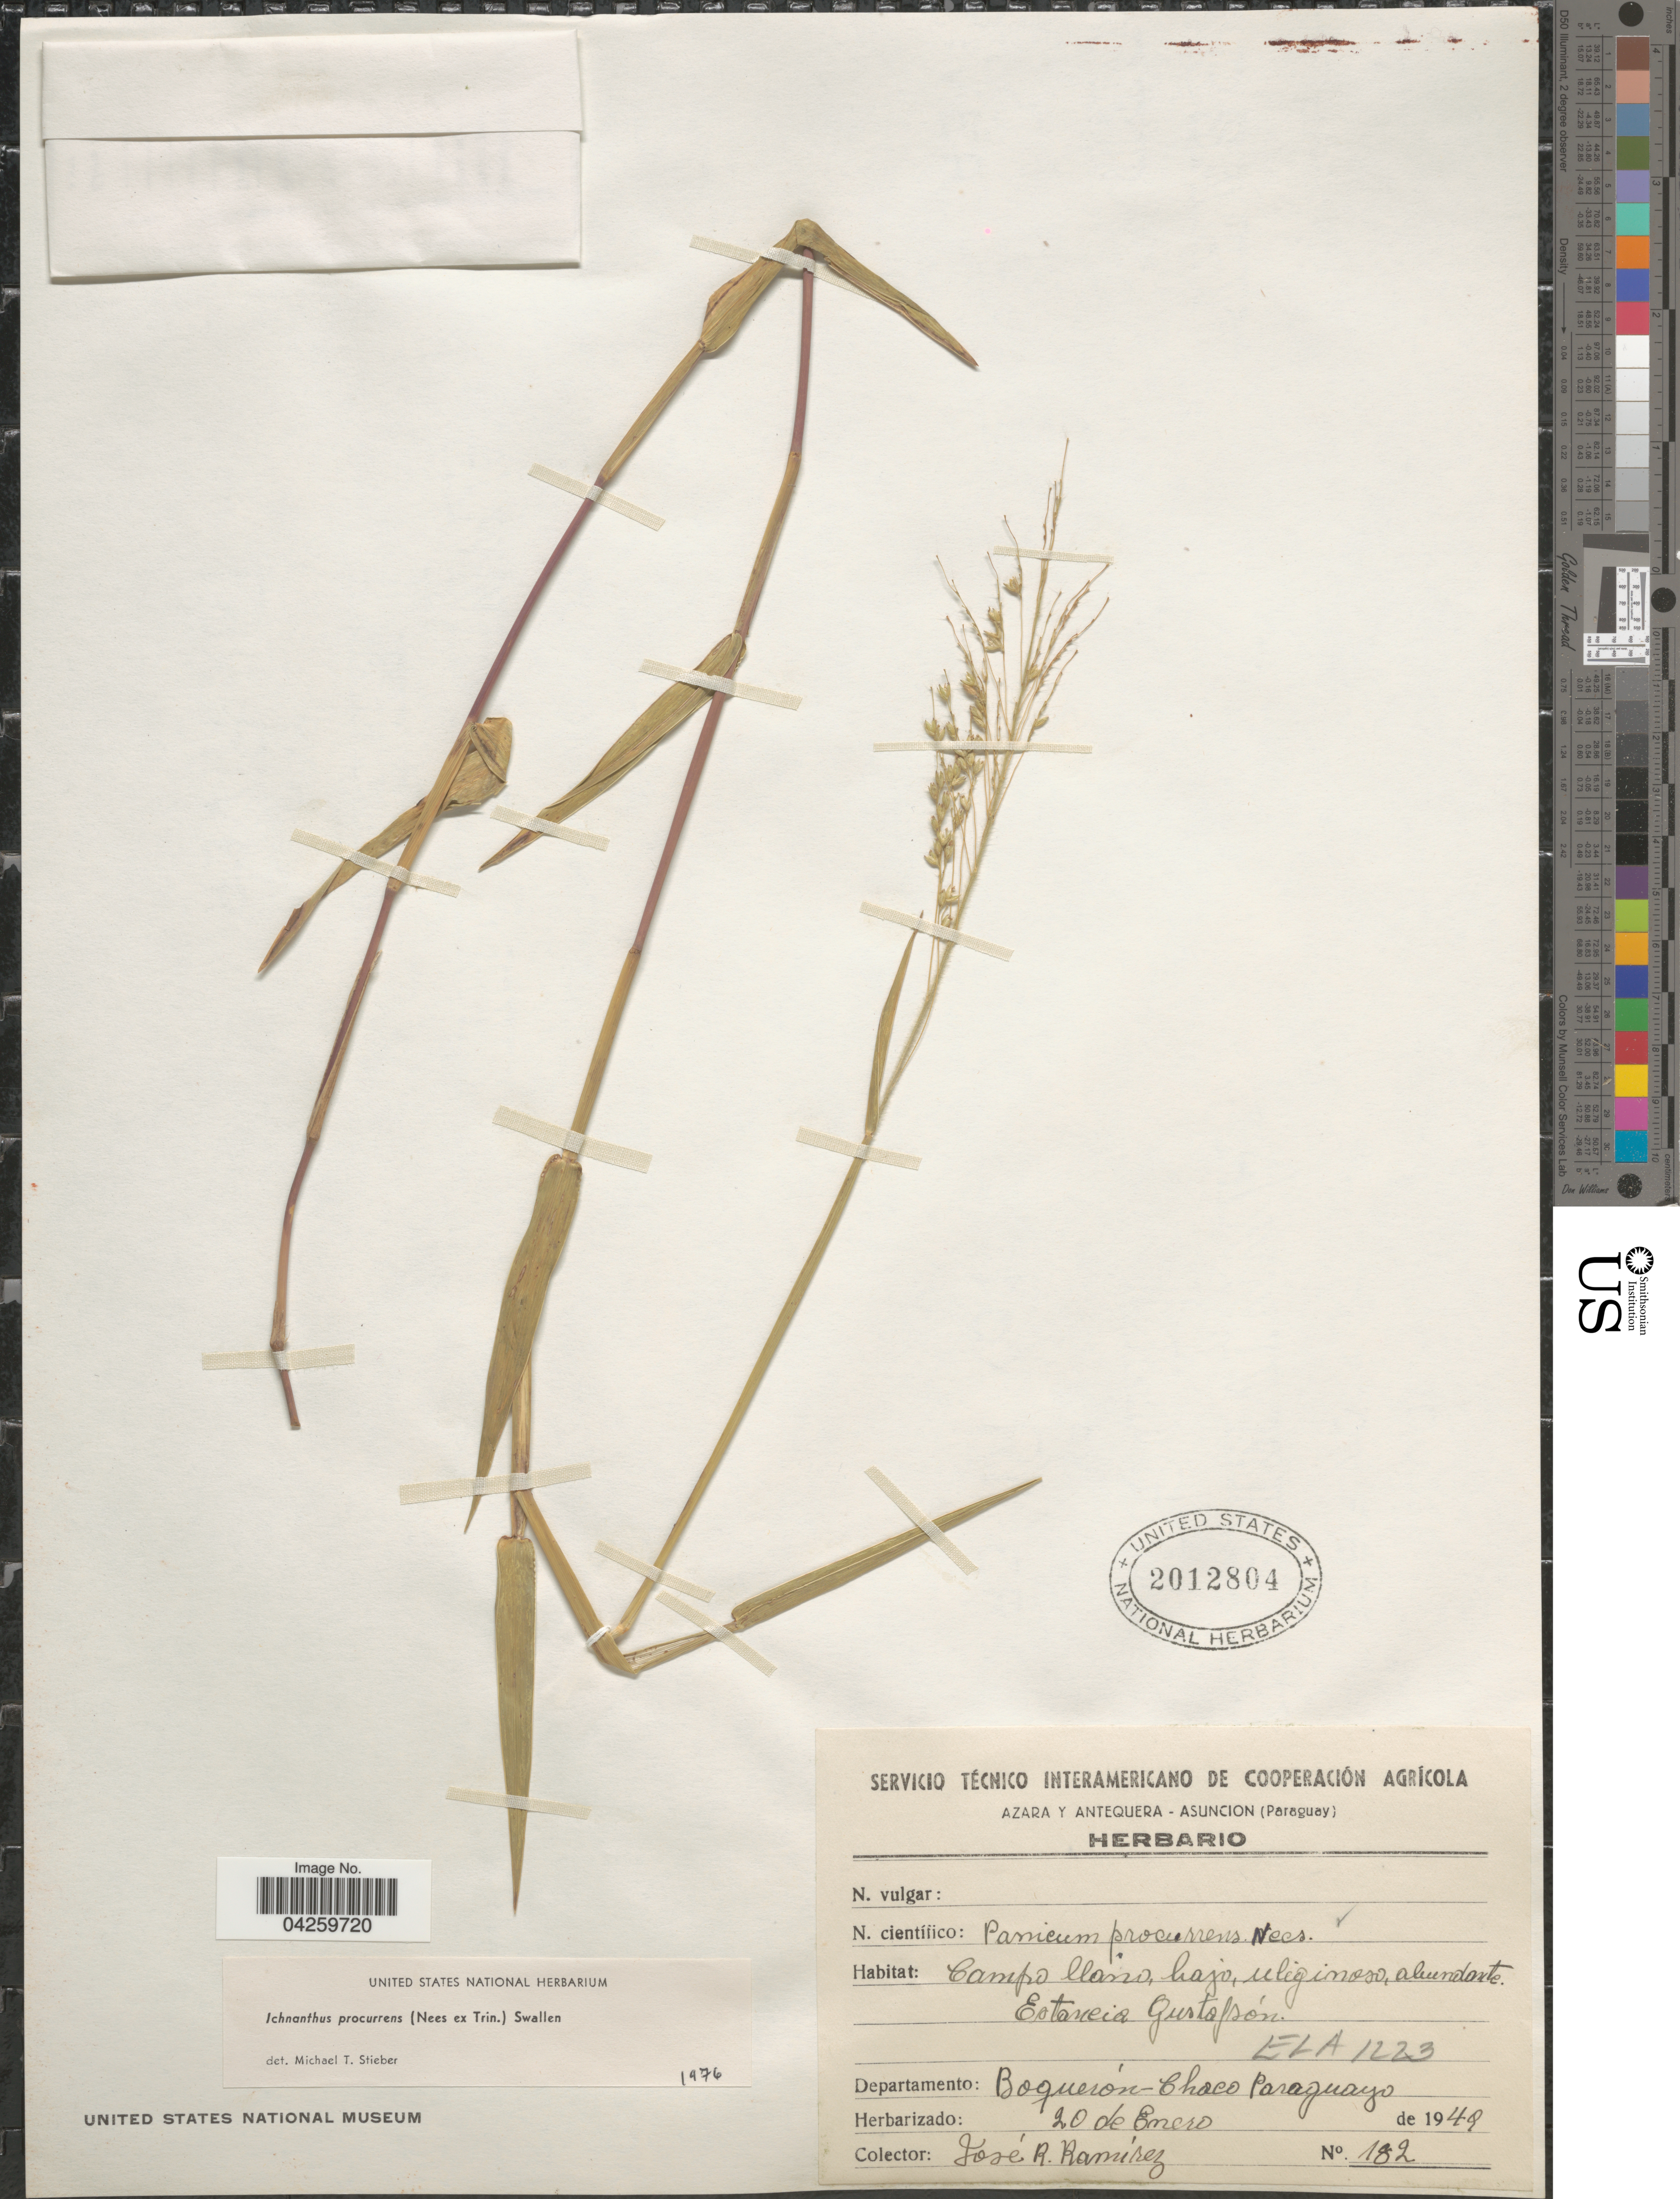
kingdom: Plantae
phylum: Tracheophyta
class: Liliopsida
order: Poales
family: Poaceae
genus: Ichnanthus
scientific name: Ichnanthus procurrens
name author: (Nees ex Trin.) Swallen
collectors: J. Ramírez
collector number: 182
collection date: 1949-01-20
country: Paraguay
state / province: Boqueron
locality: Estancia Gustafsón. Departamento: Boquerón - Chaco Paraguayo.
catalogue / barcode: US 2012804